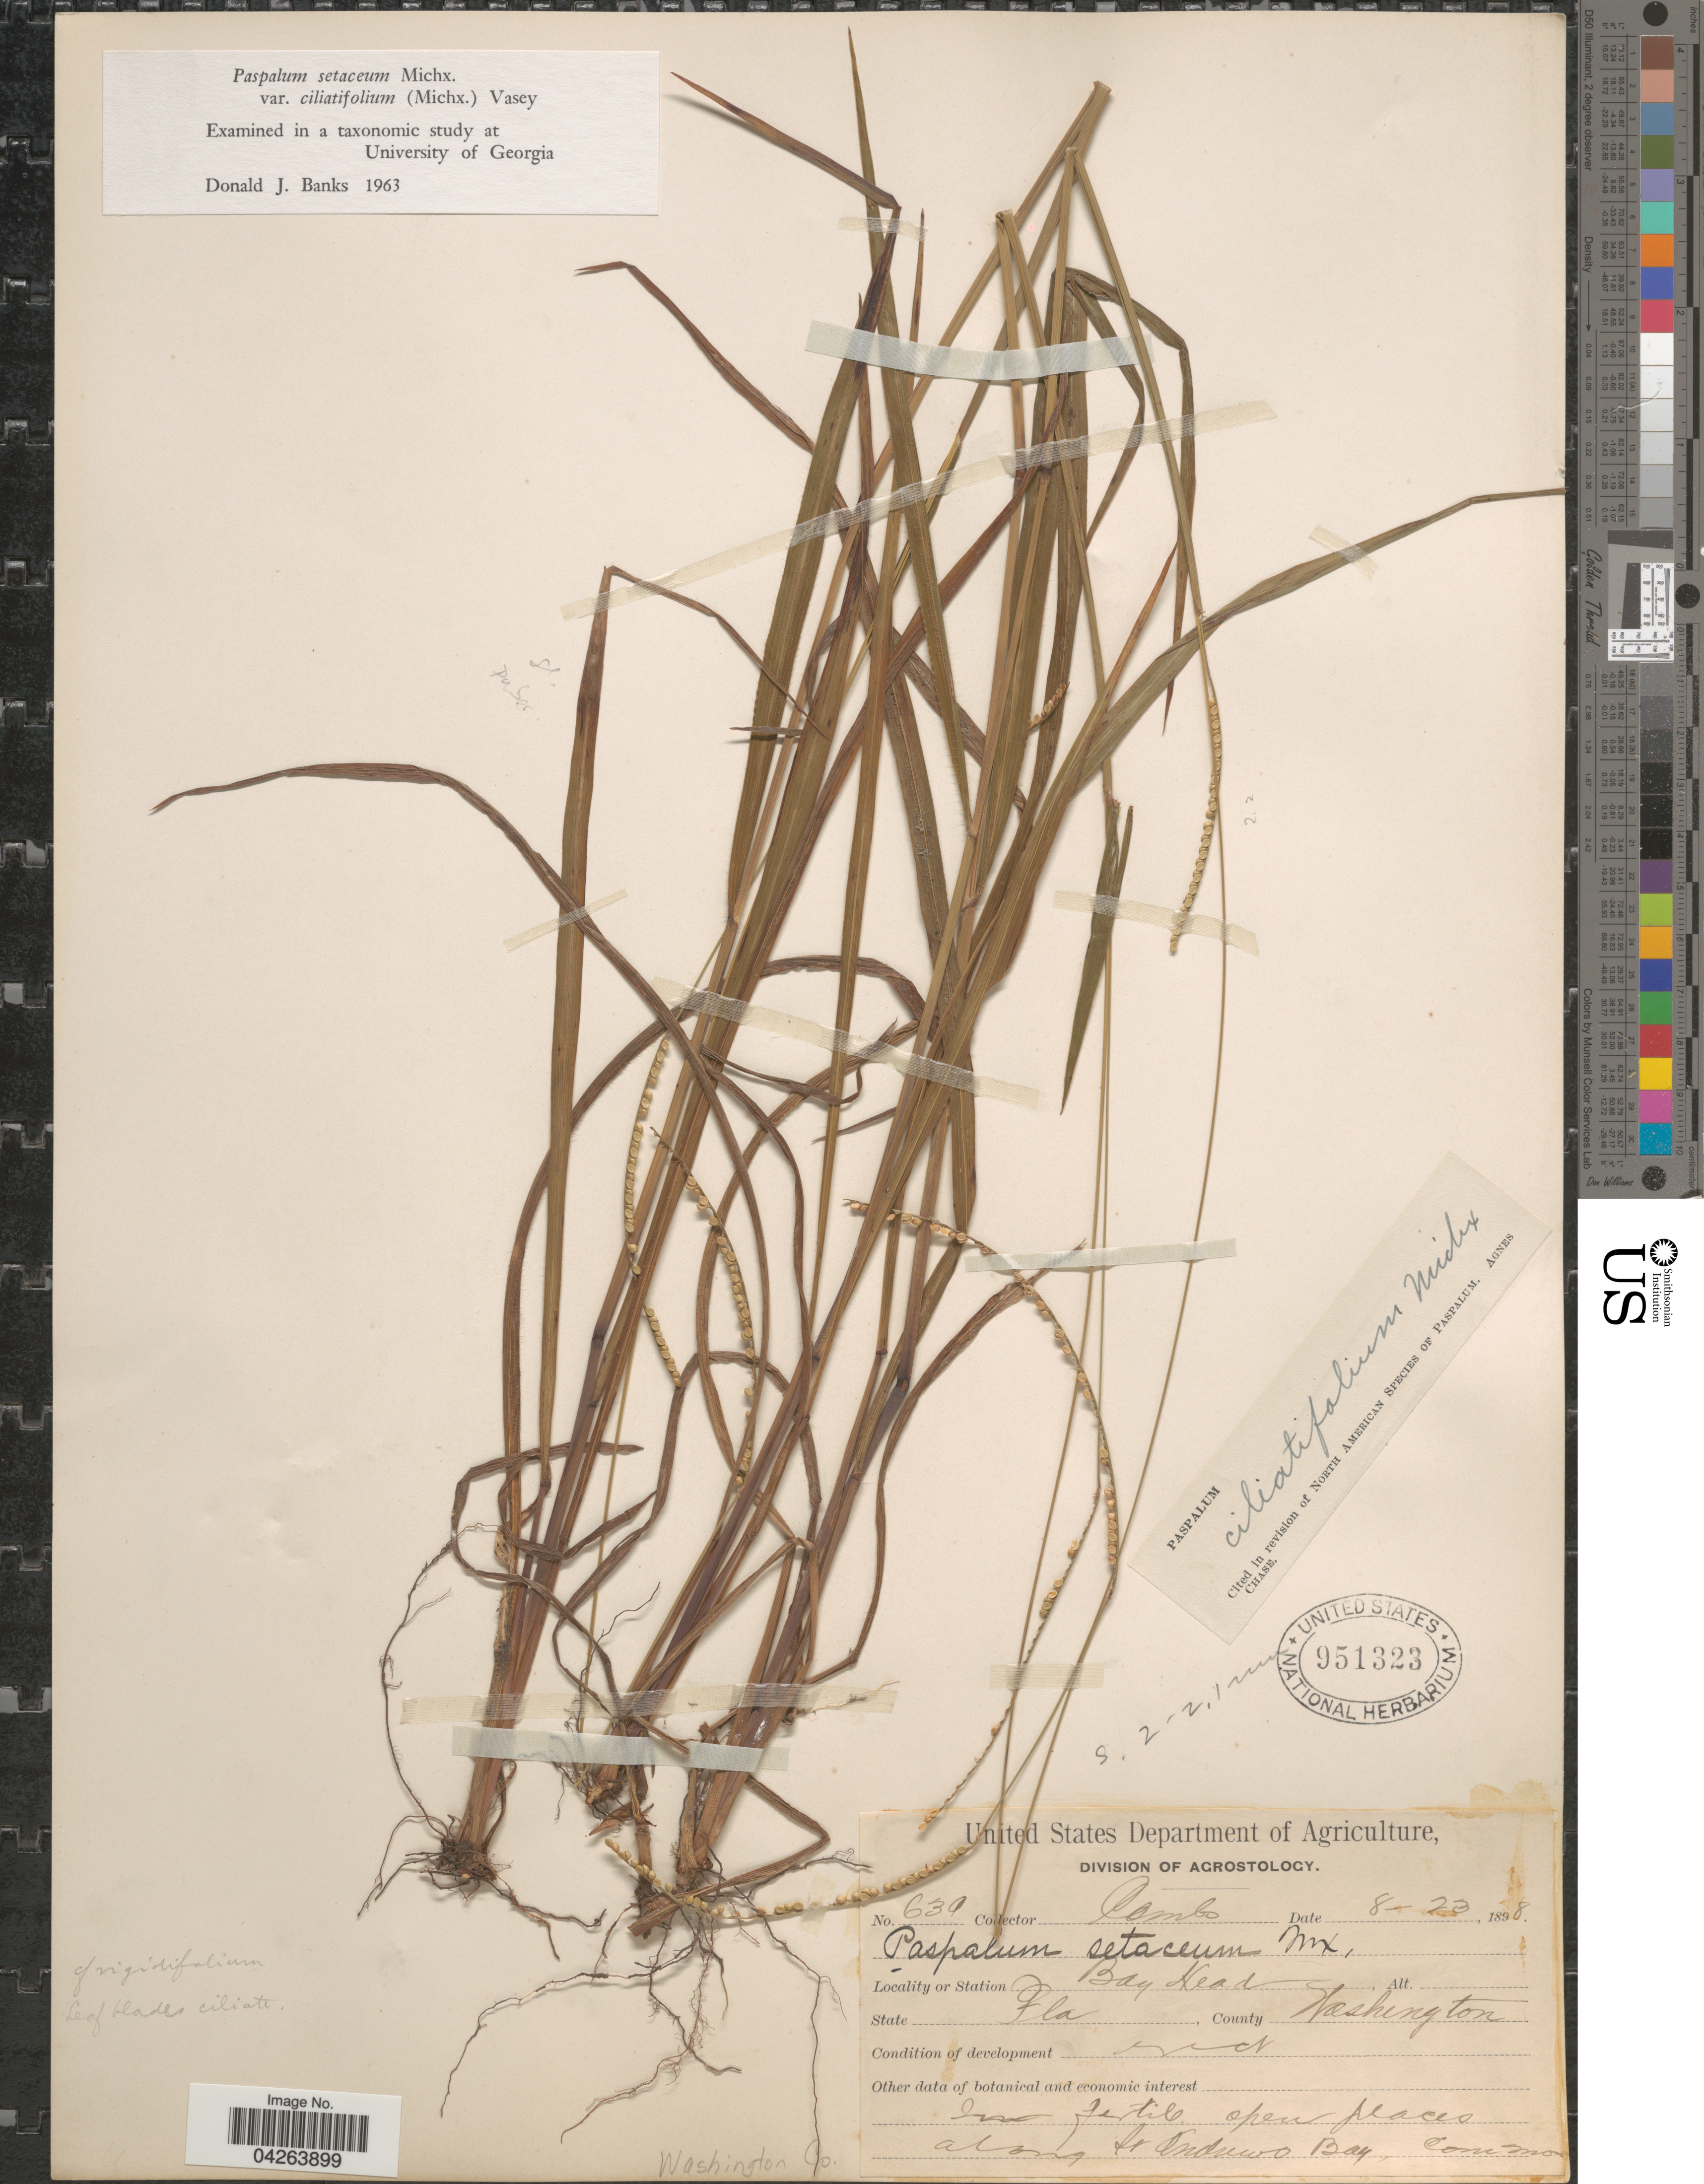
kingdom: Plantae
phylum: Tracheophyta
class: Liliopsida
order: Poales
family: Poaceae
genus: Paspalum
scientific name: Paspalum setaceum var. ciliatifolium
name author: (Michx.) Vasey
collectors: -. Combs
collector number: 639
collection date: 1898-08-23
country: United States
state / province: Florida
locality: Bay Head. County Washington. Along St. Andrews Bay.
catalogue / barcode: US 951323